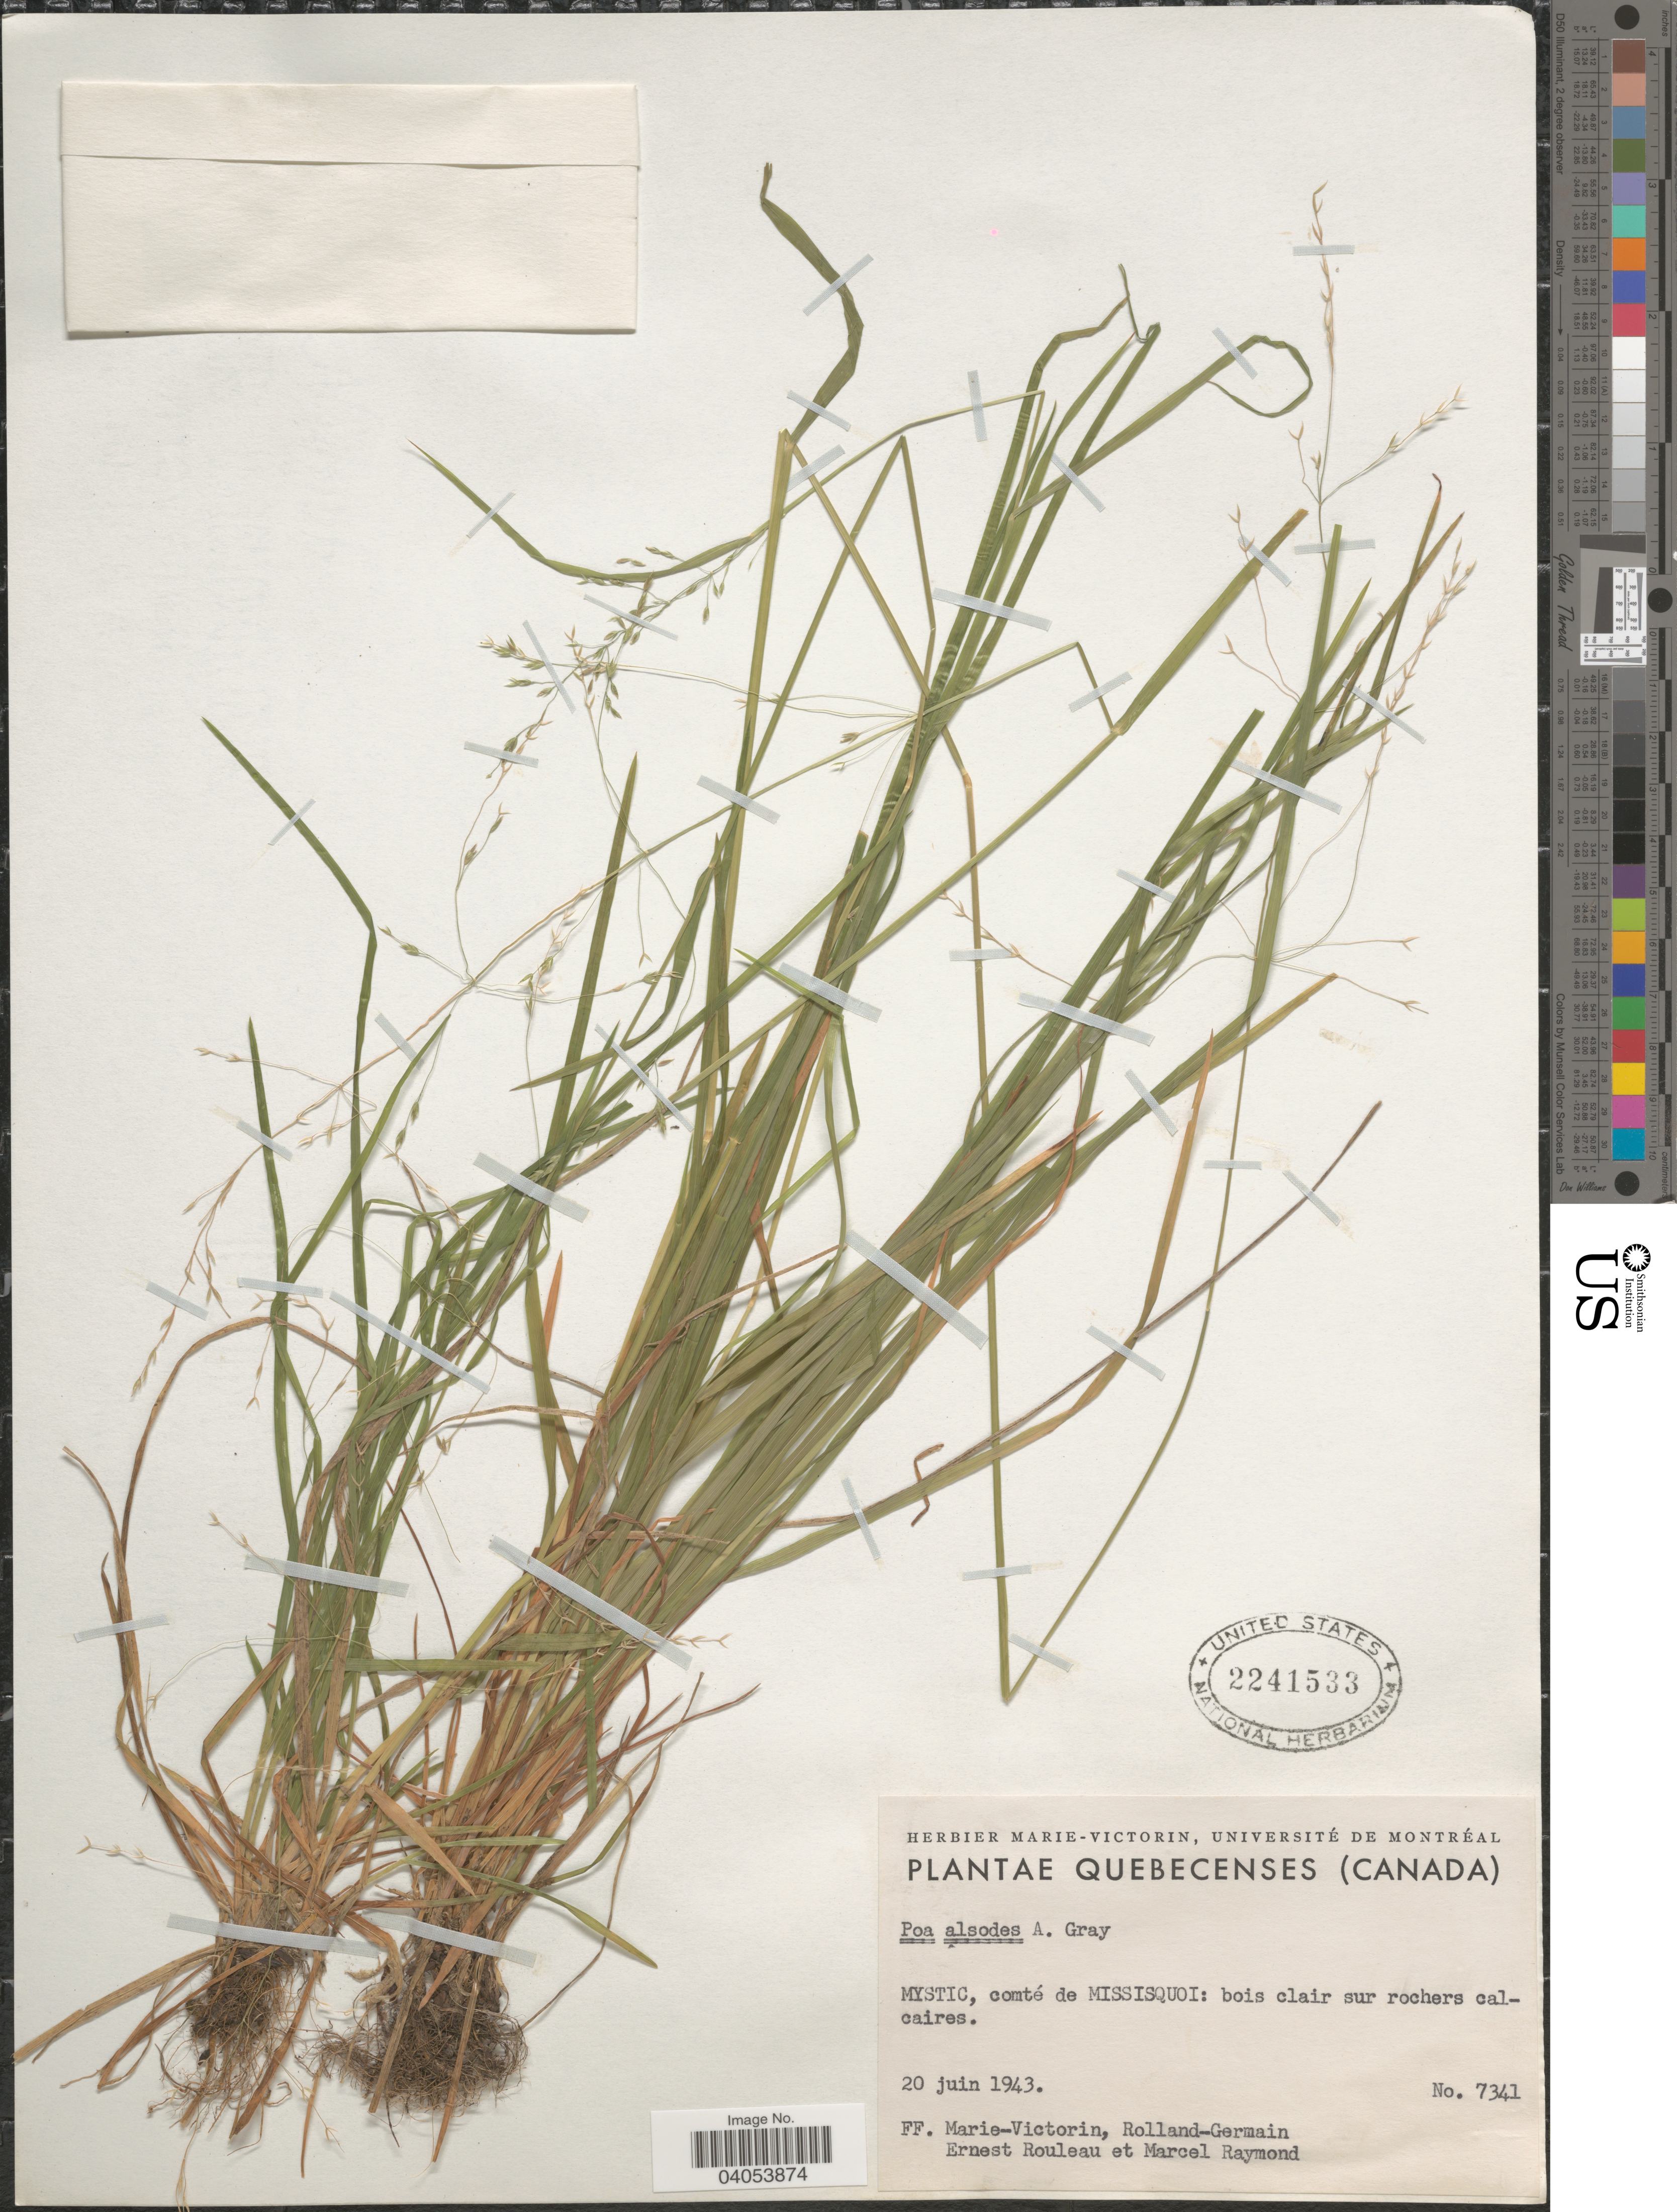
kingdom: Plantae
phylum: Tracheophyta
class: Liliopsida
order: Poales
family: Poaceae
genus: Poa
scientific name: Poa alsodes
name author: A. Gray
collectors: F. Marie-Victorin, Rolland-Germain, J. Rouleau & M. Raymond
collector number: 7341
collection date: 1943-06-20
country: Canada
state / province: Quebec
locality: Quebecenses. Mystic, comté de Missisquoi: bois clair sur rochers calcaires.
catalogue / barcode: US 2241533